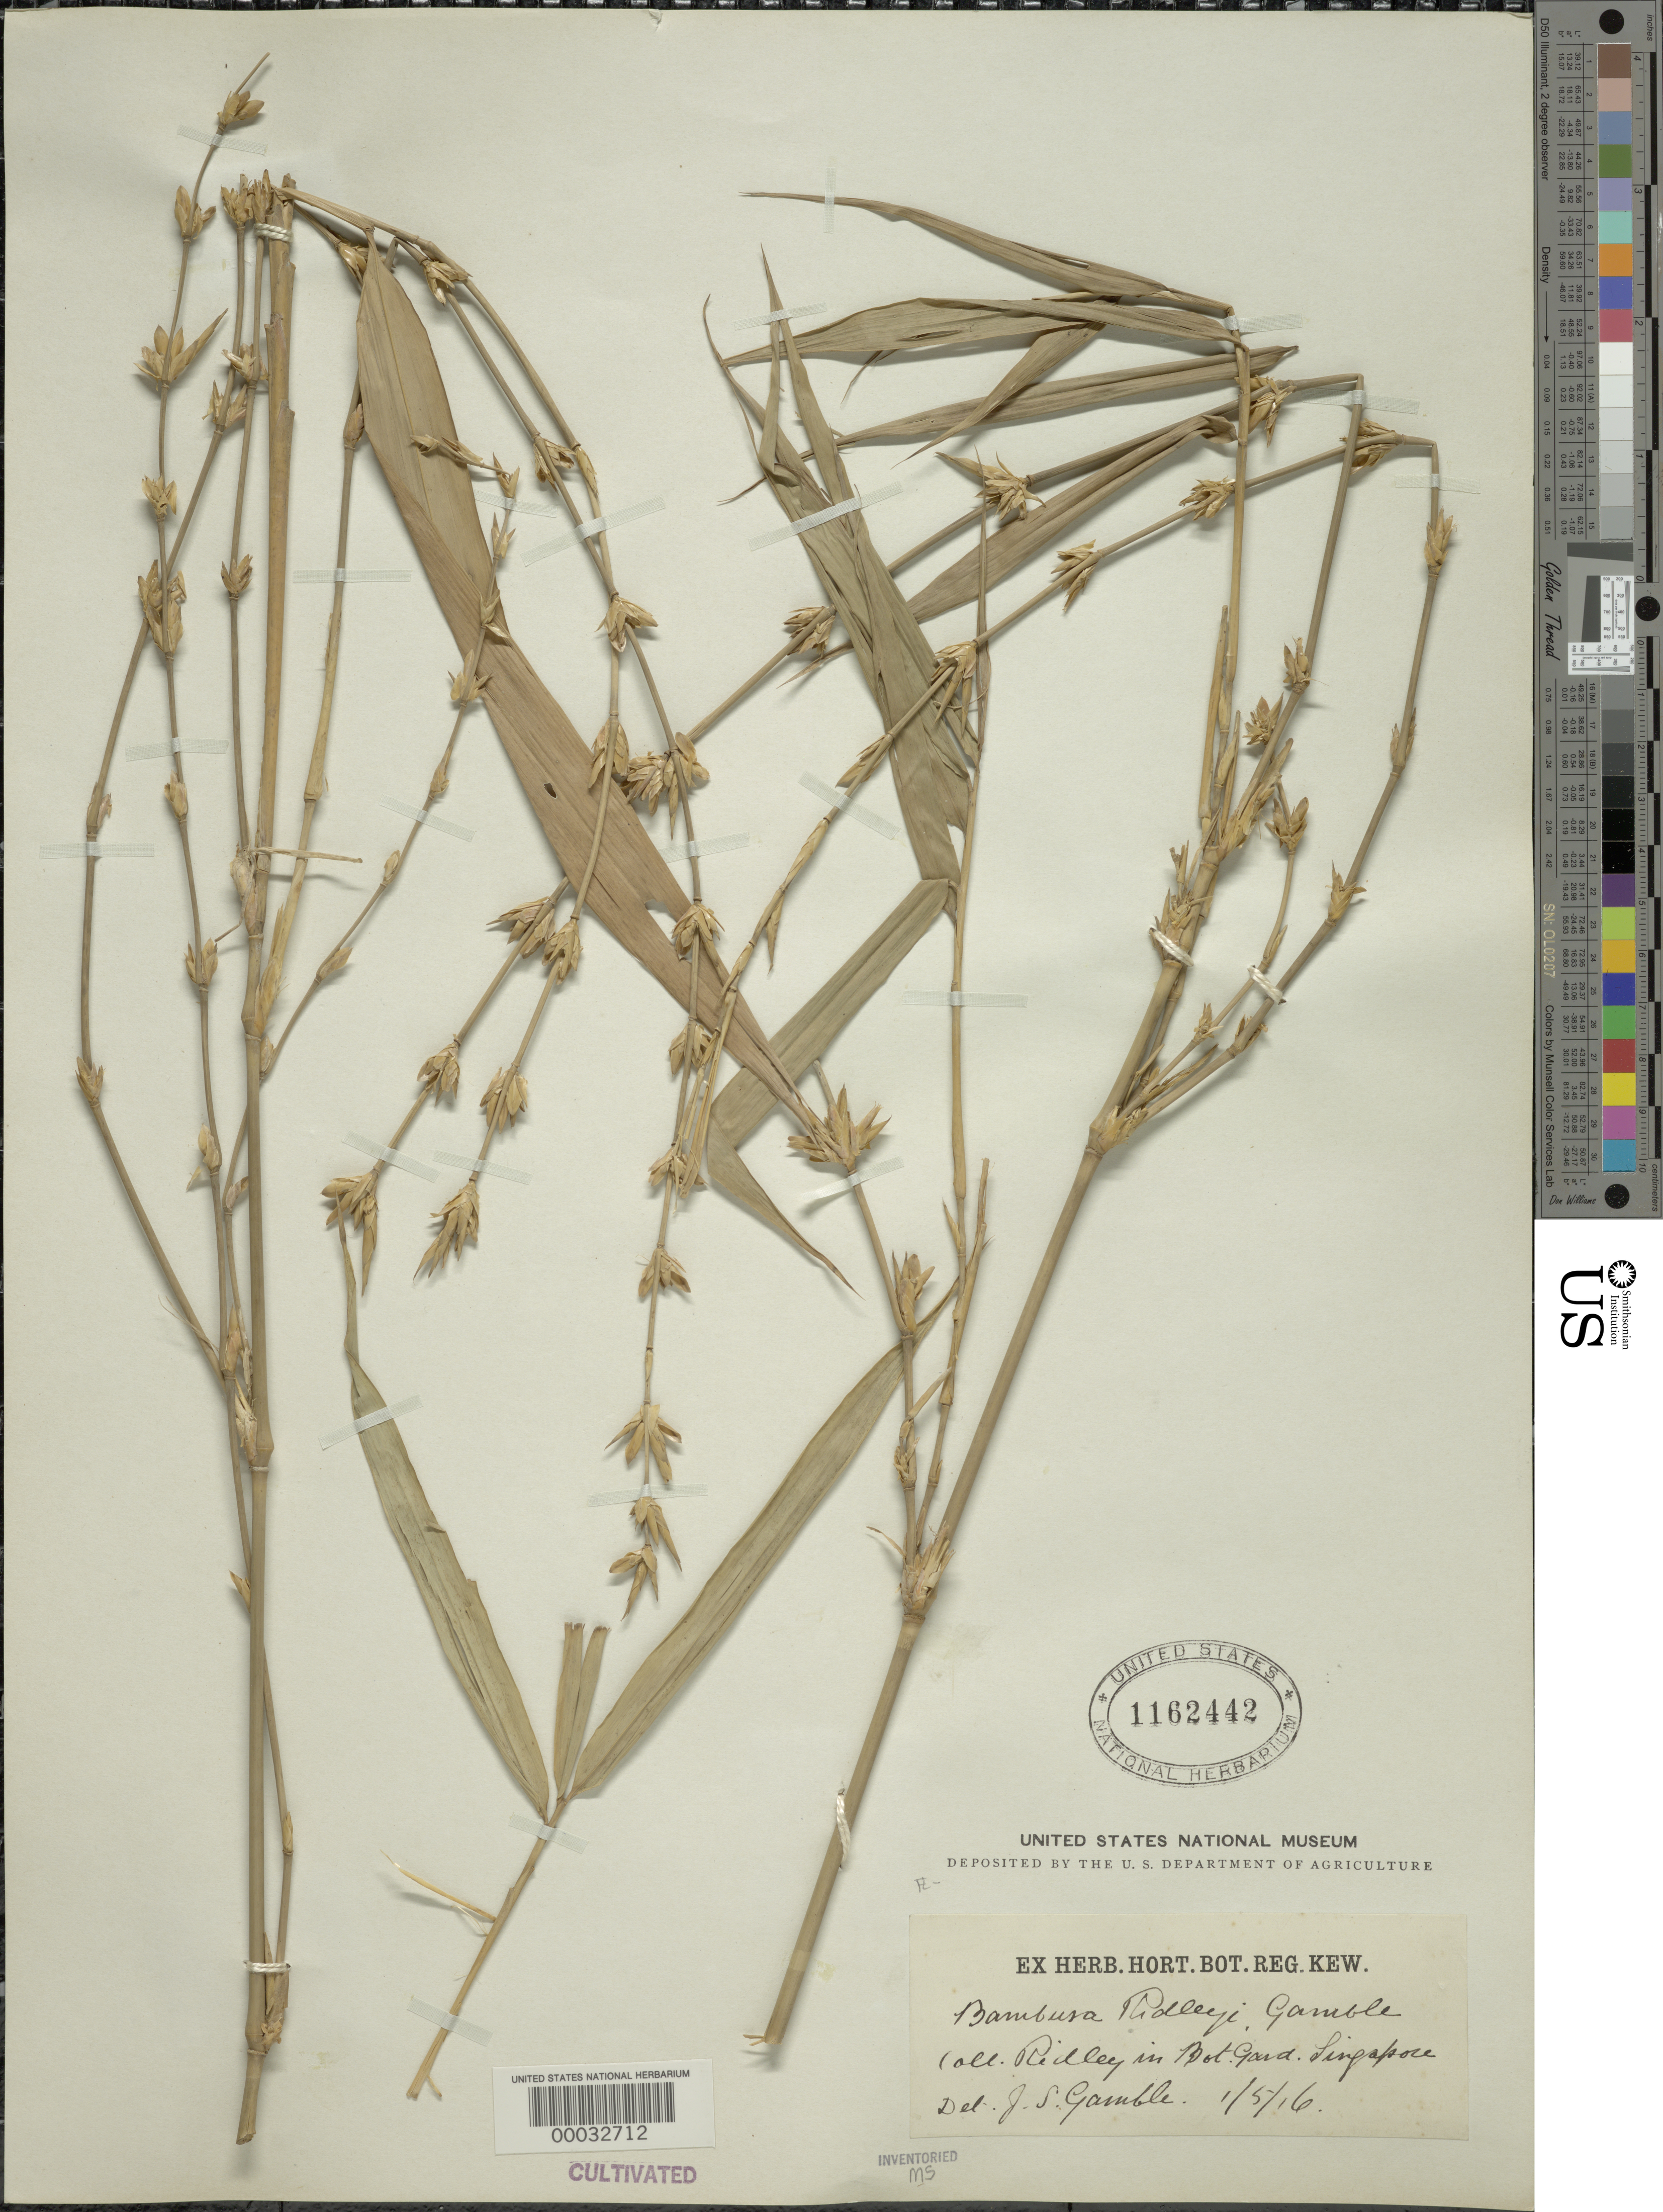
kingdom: Plantae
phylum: Tracheophyta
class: Liliopsida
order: Poales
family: Poaceae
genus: Bambusa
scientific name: Bambusa ridleyi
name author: Gamble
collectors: J. S. Gamble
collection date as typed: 01 May 1916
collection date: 1916-05-01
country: Singapore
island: Singapore Island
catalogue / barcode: US 1162442